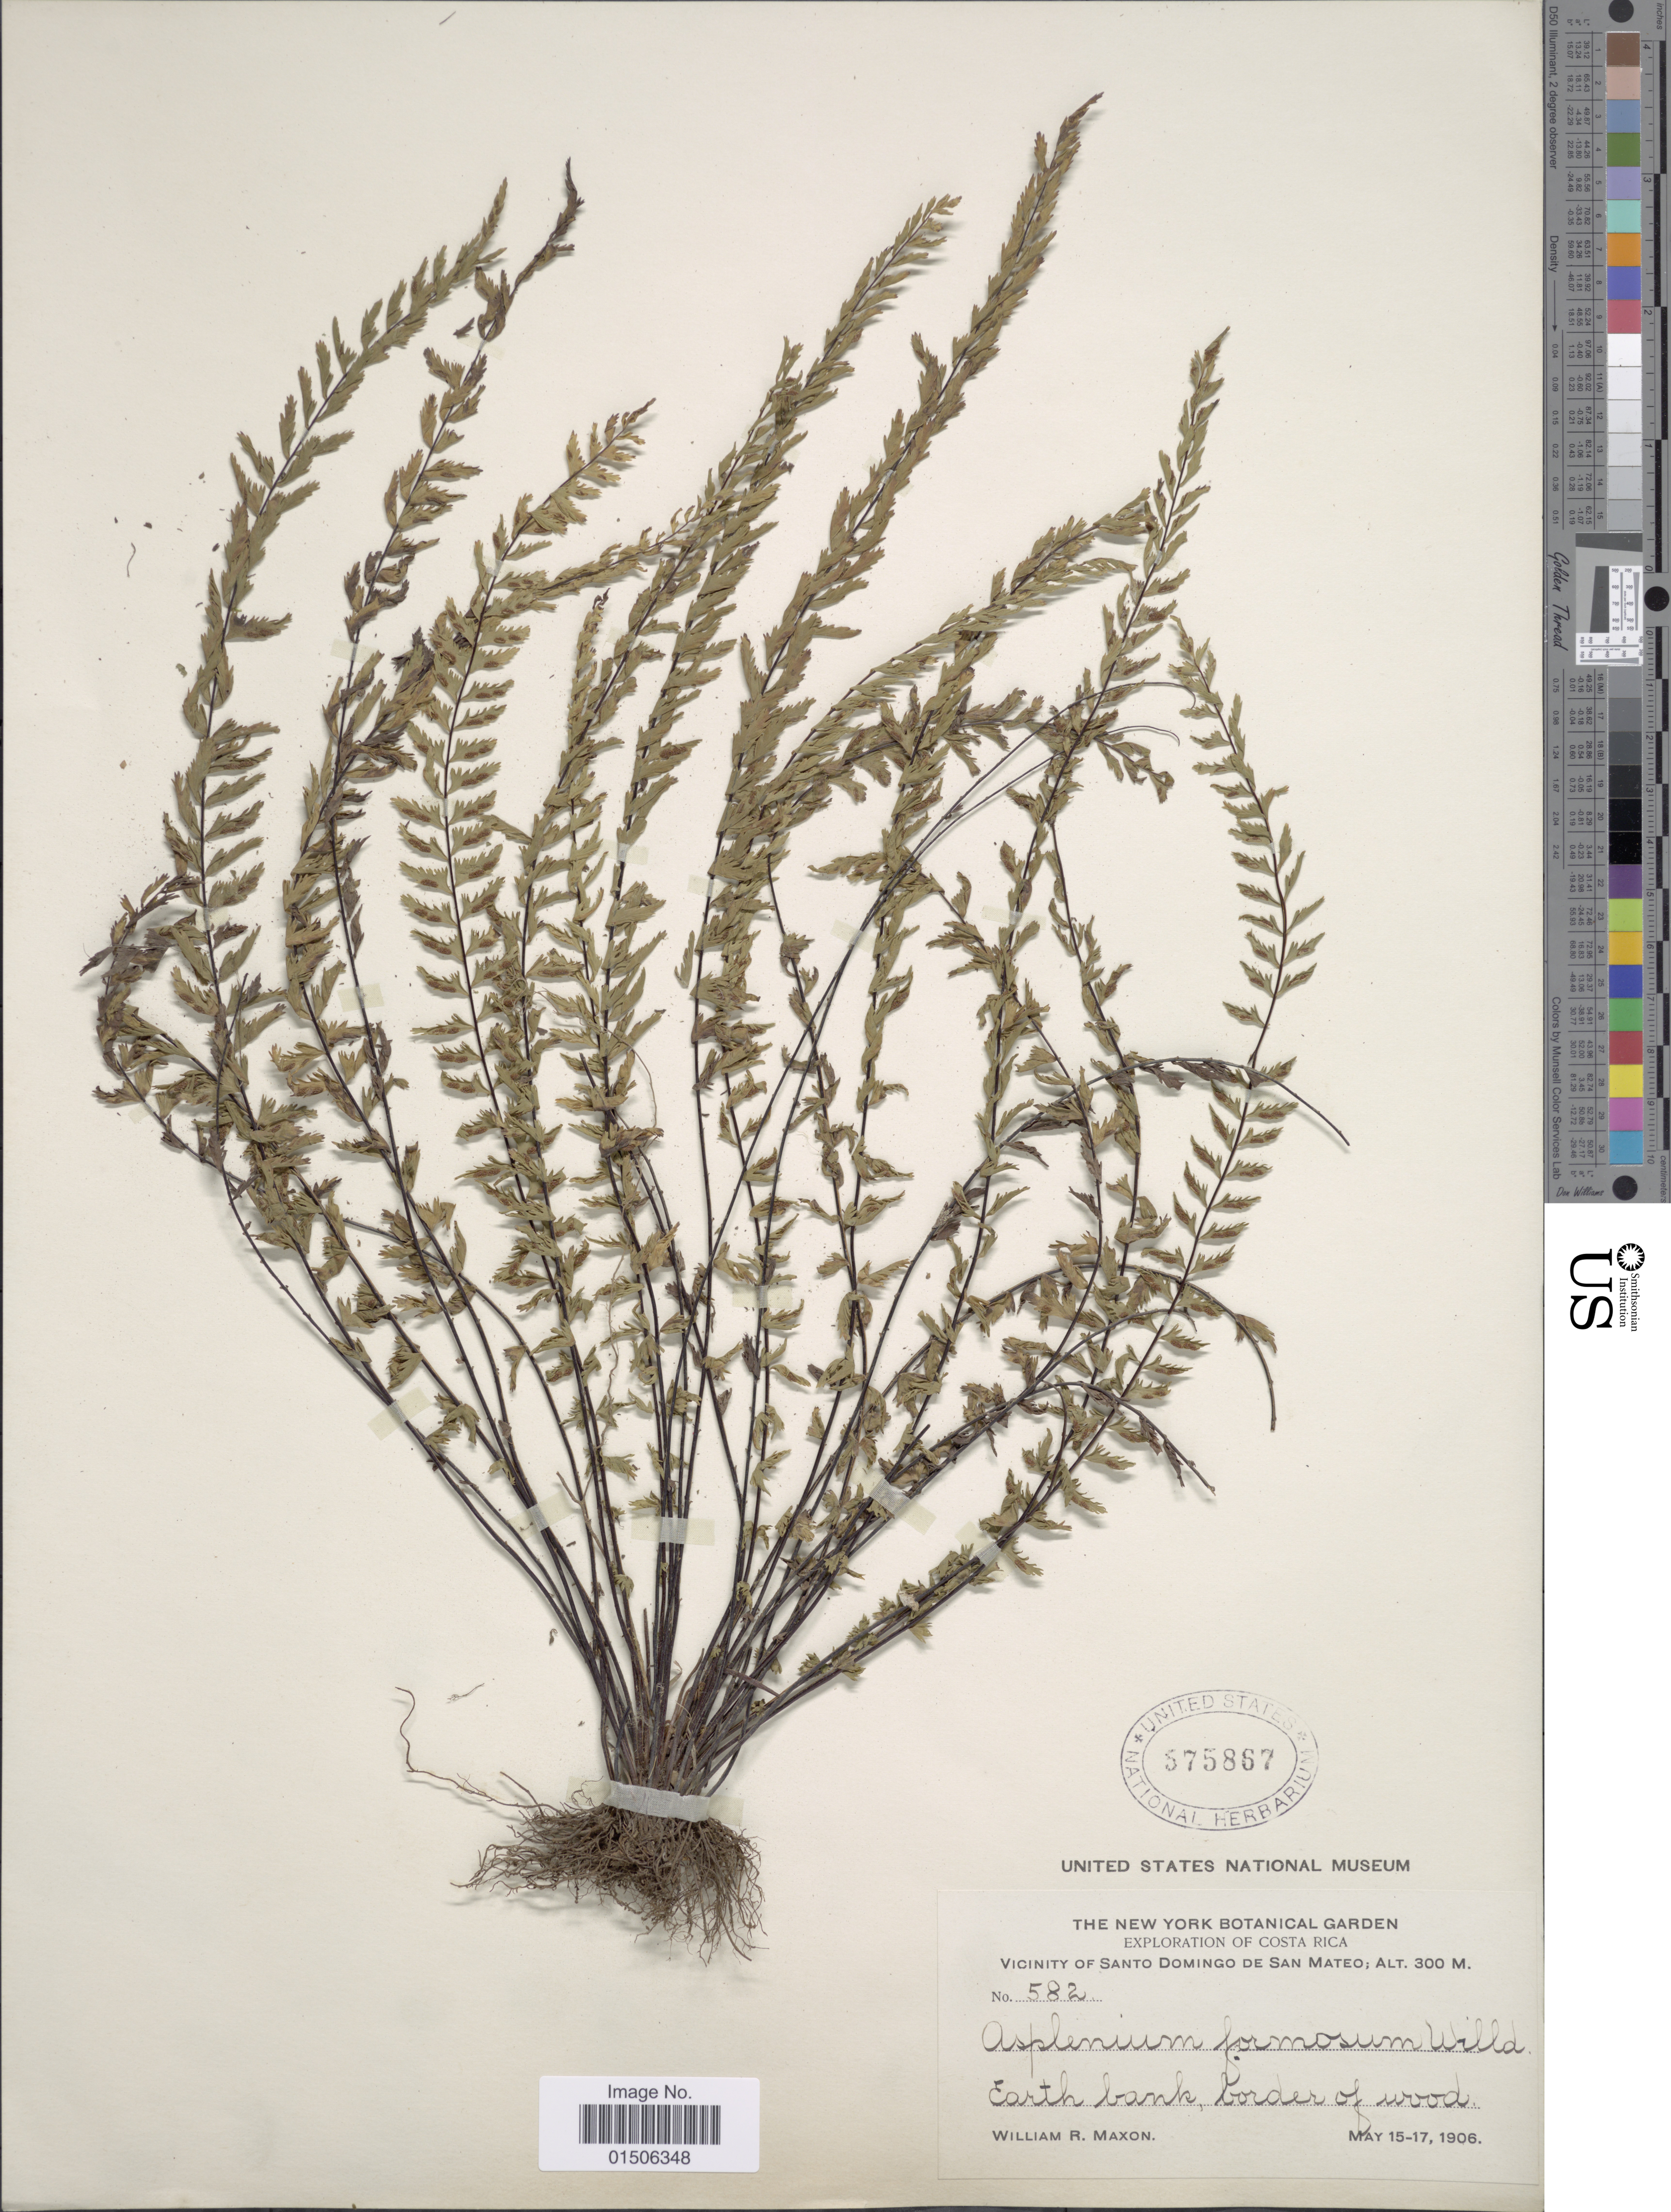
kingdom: Plantae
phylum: Tracheophyta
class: Polypodiopsida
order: Polypodiales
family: Aspleniaceae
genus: Asplenium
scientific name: Asplenium formosum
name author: Willd.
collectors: W. R. Maxon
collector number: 582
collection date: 1906-05-15/1906-05-17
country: Costa Rica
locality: Vicinity of Santo Domingo de San mateo, Earth bank, border of wood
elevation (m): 300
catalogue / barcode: US 575867